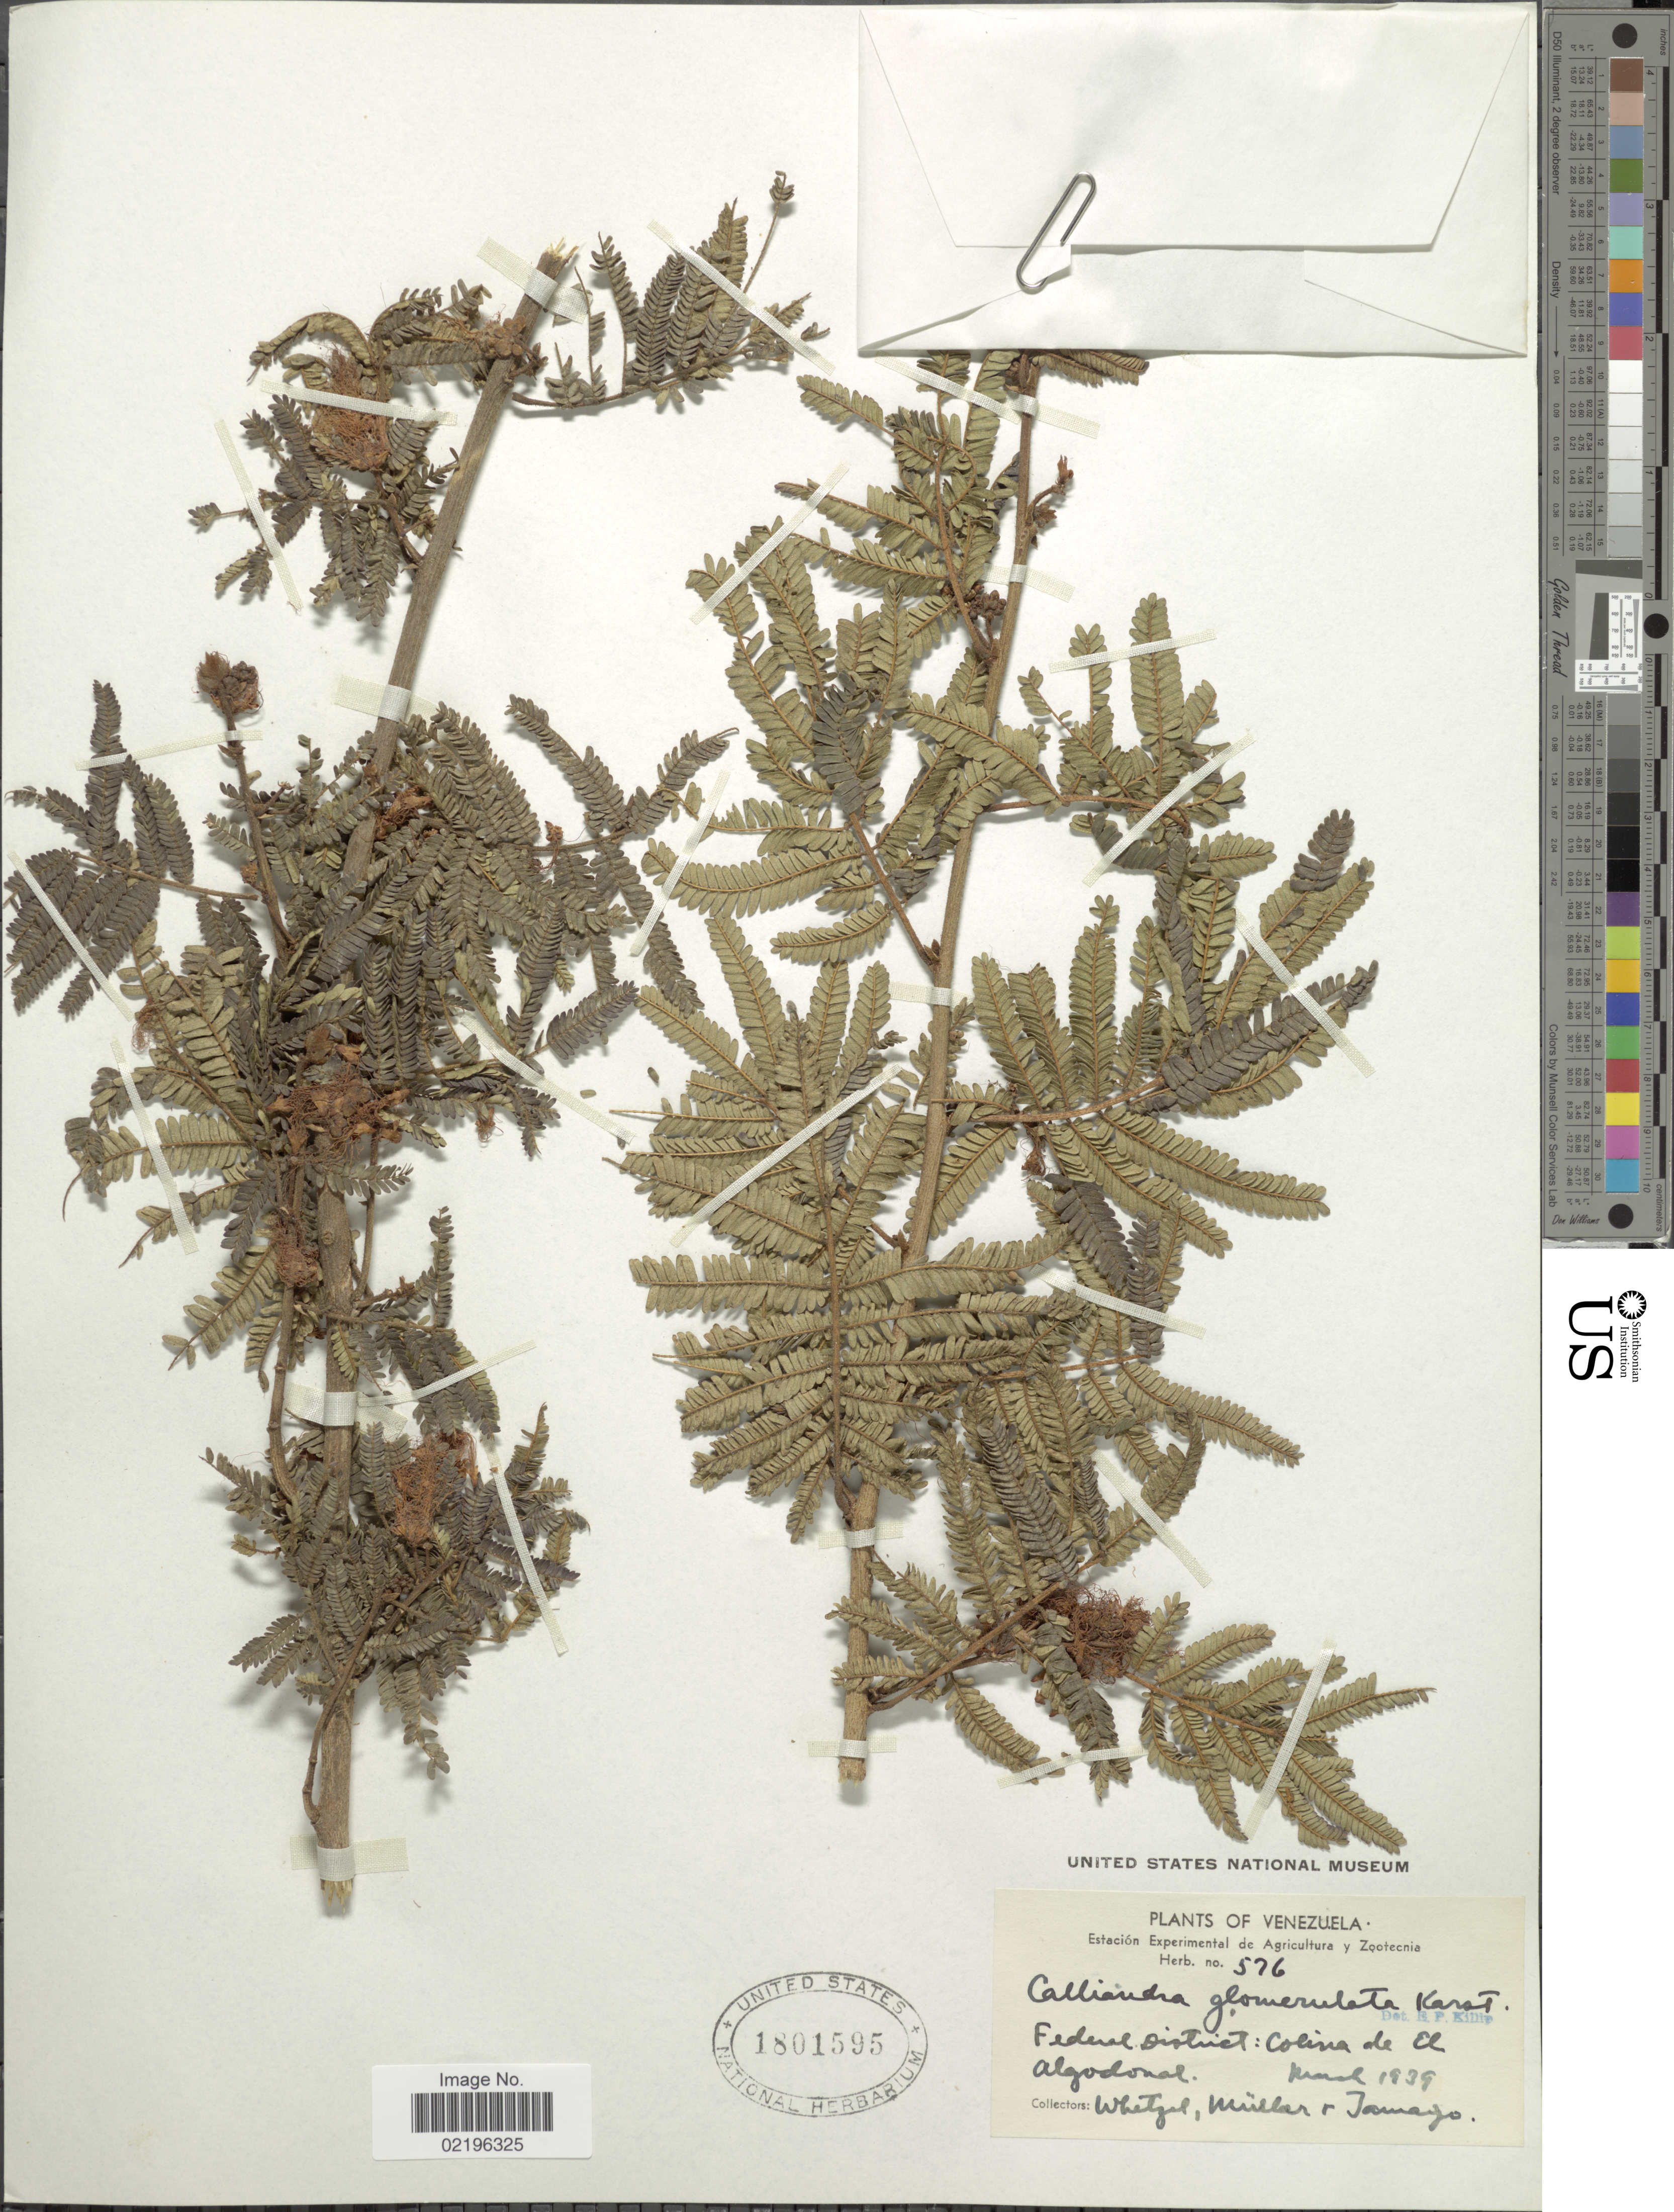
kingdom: Plantae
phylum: Tracheophyta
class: Magnoliopsida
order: Fabales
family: Fabaceae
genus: Calliandra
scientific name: Calliandra glomerulata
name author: H. Karst.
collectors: Whetzel, -- Müller & Jamayo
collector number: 576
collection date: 1939-03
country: Venezuela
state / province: Distrito Federal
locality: Federal District: Colina de El Algodonal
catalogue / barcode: US 1801595